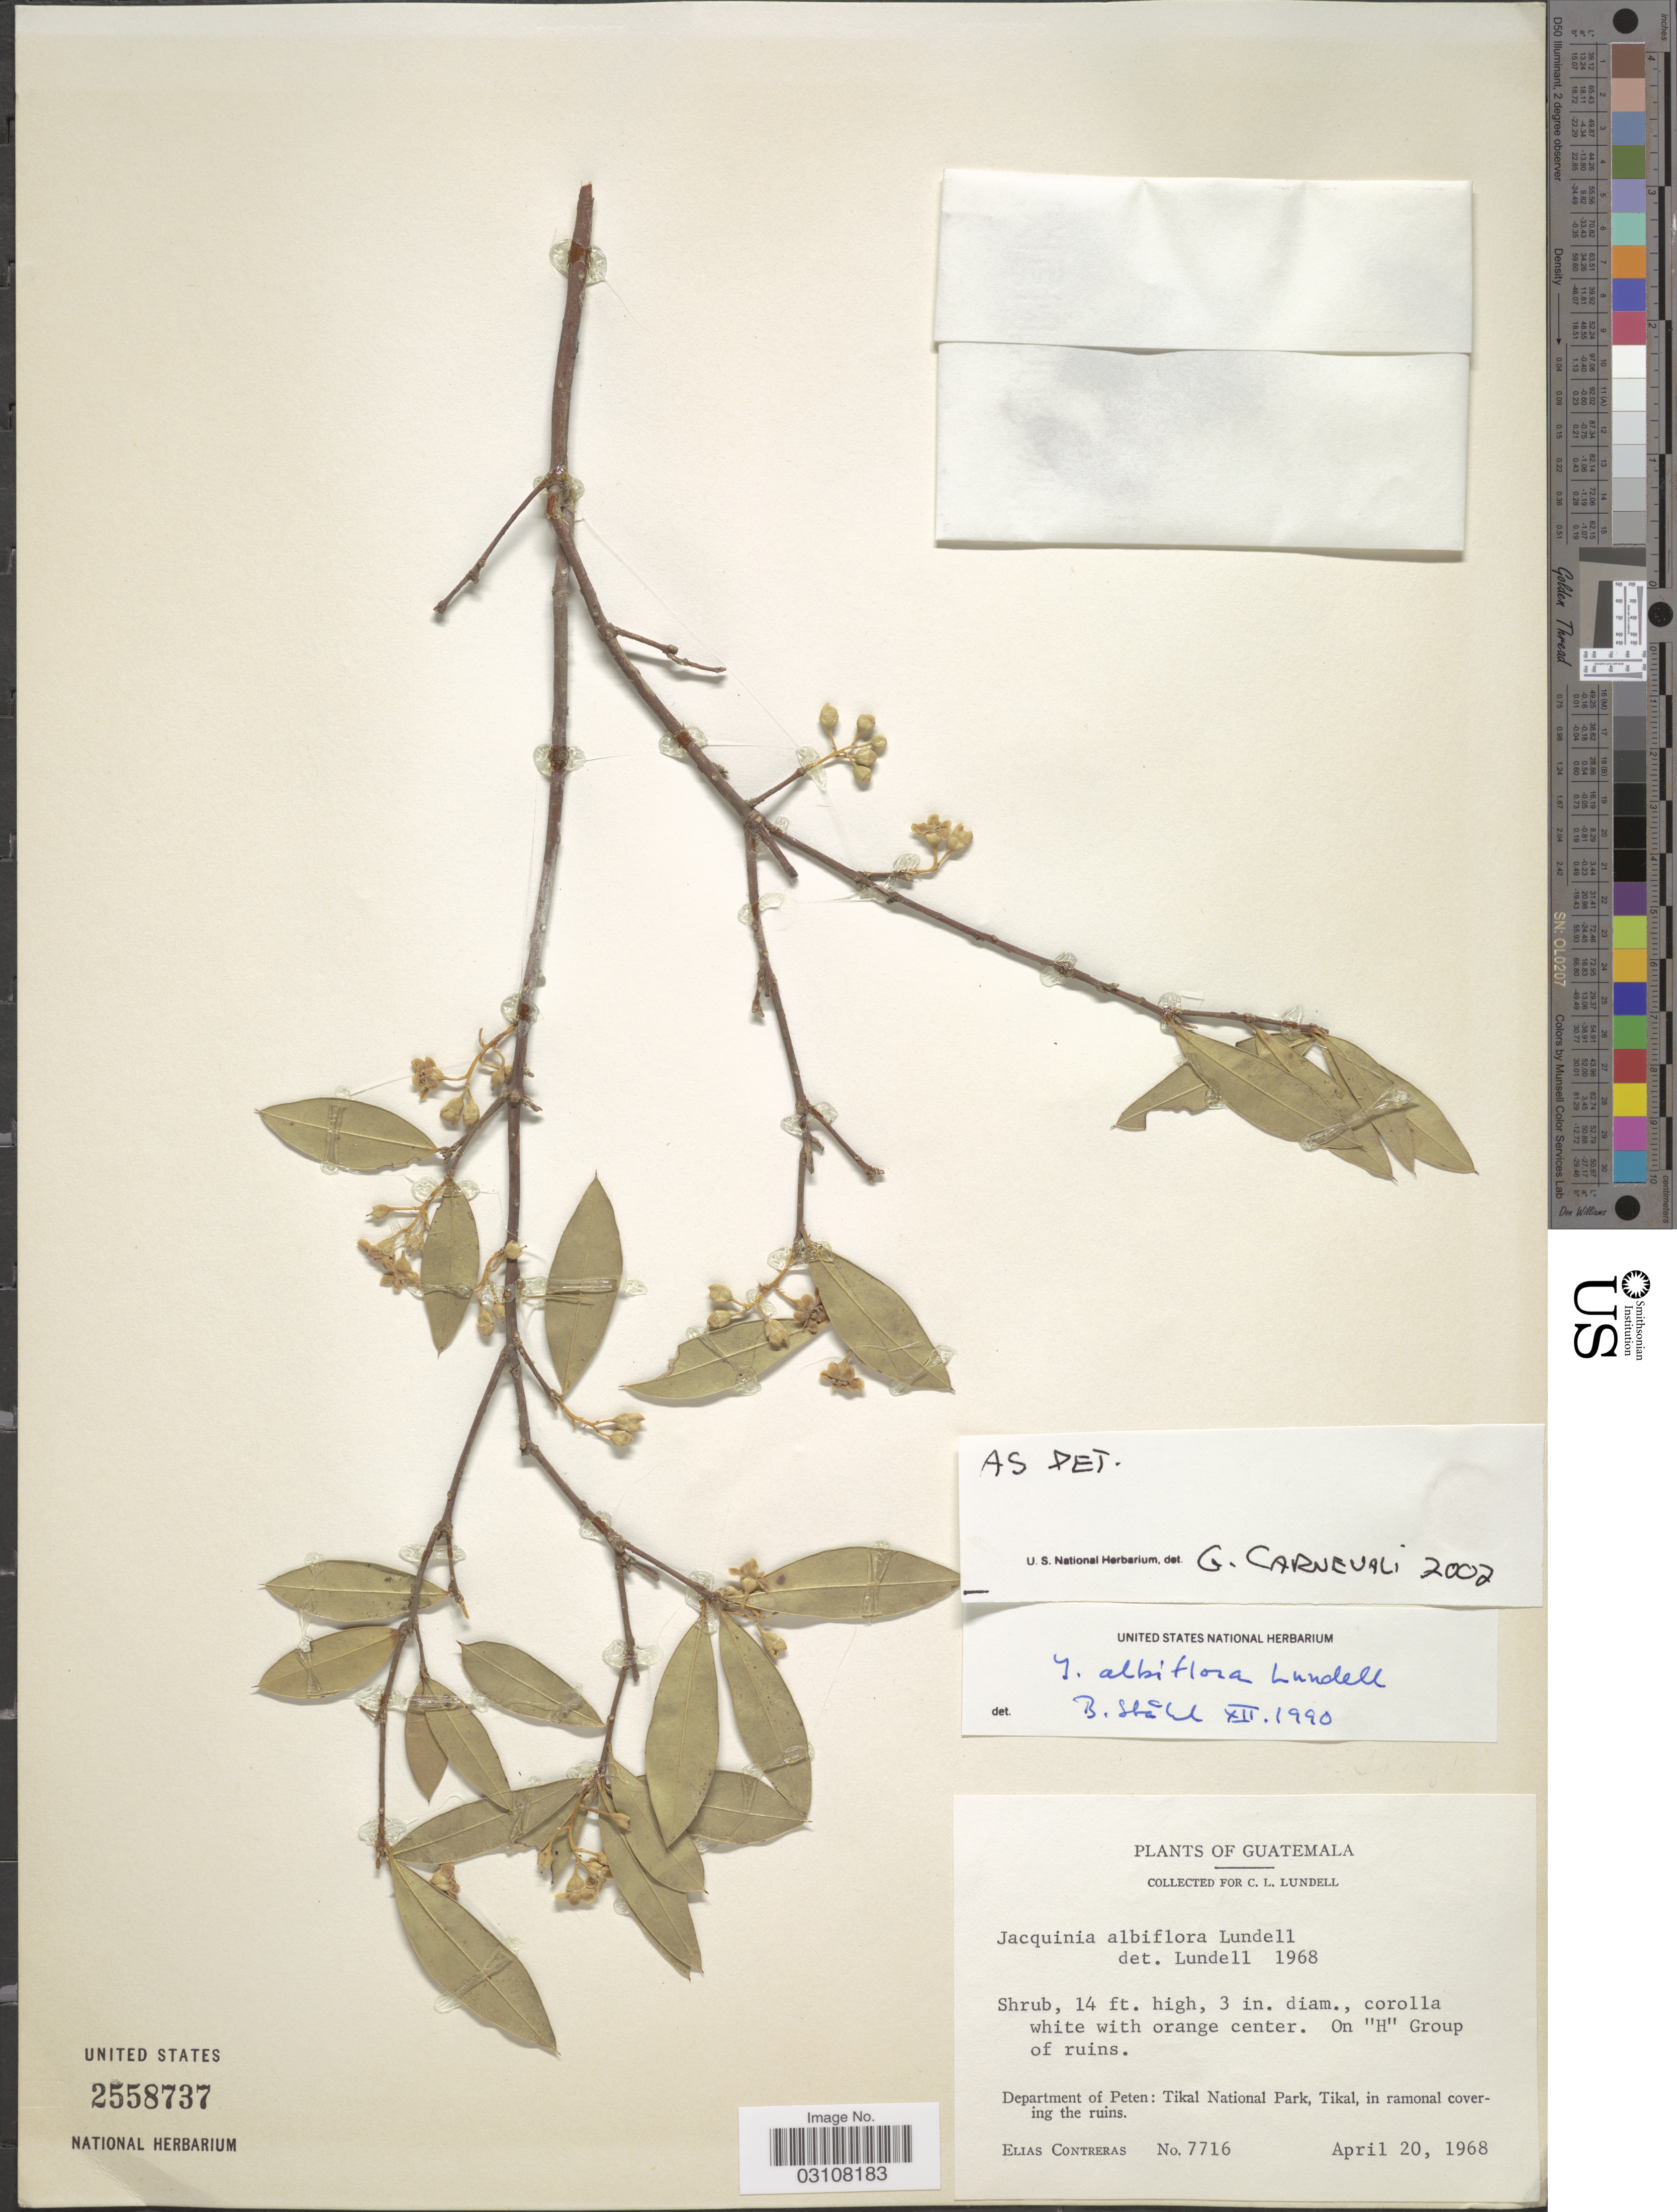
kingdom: Plantae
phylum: Tracheophyta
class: Magnoliopsida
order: Ericales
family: Primulaceae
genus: Jacquinia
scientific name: Jacquinia albiflora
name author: Lundell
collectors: E. Contreras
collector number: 7716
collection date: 1968-04-20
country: Guatemala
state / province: El Petén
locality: Department of Peten: Tikal National Park, Tikal, in ramonal covering the ruins.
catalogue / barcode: US 2558737